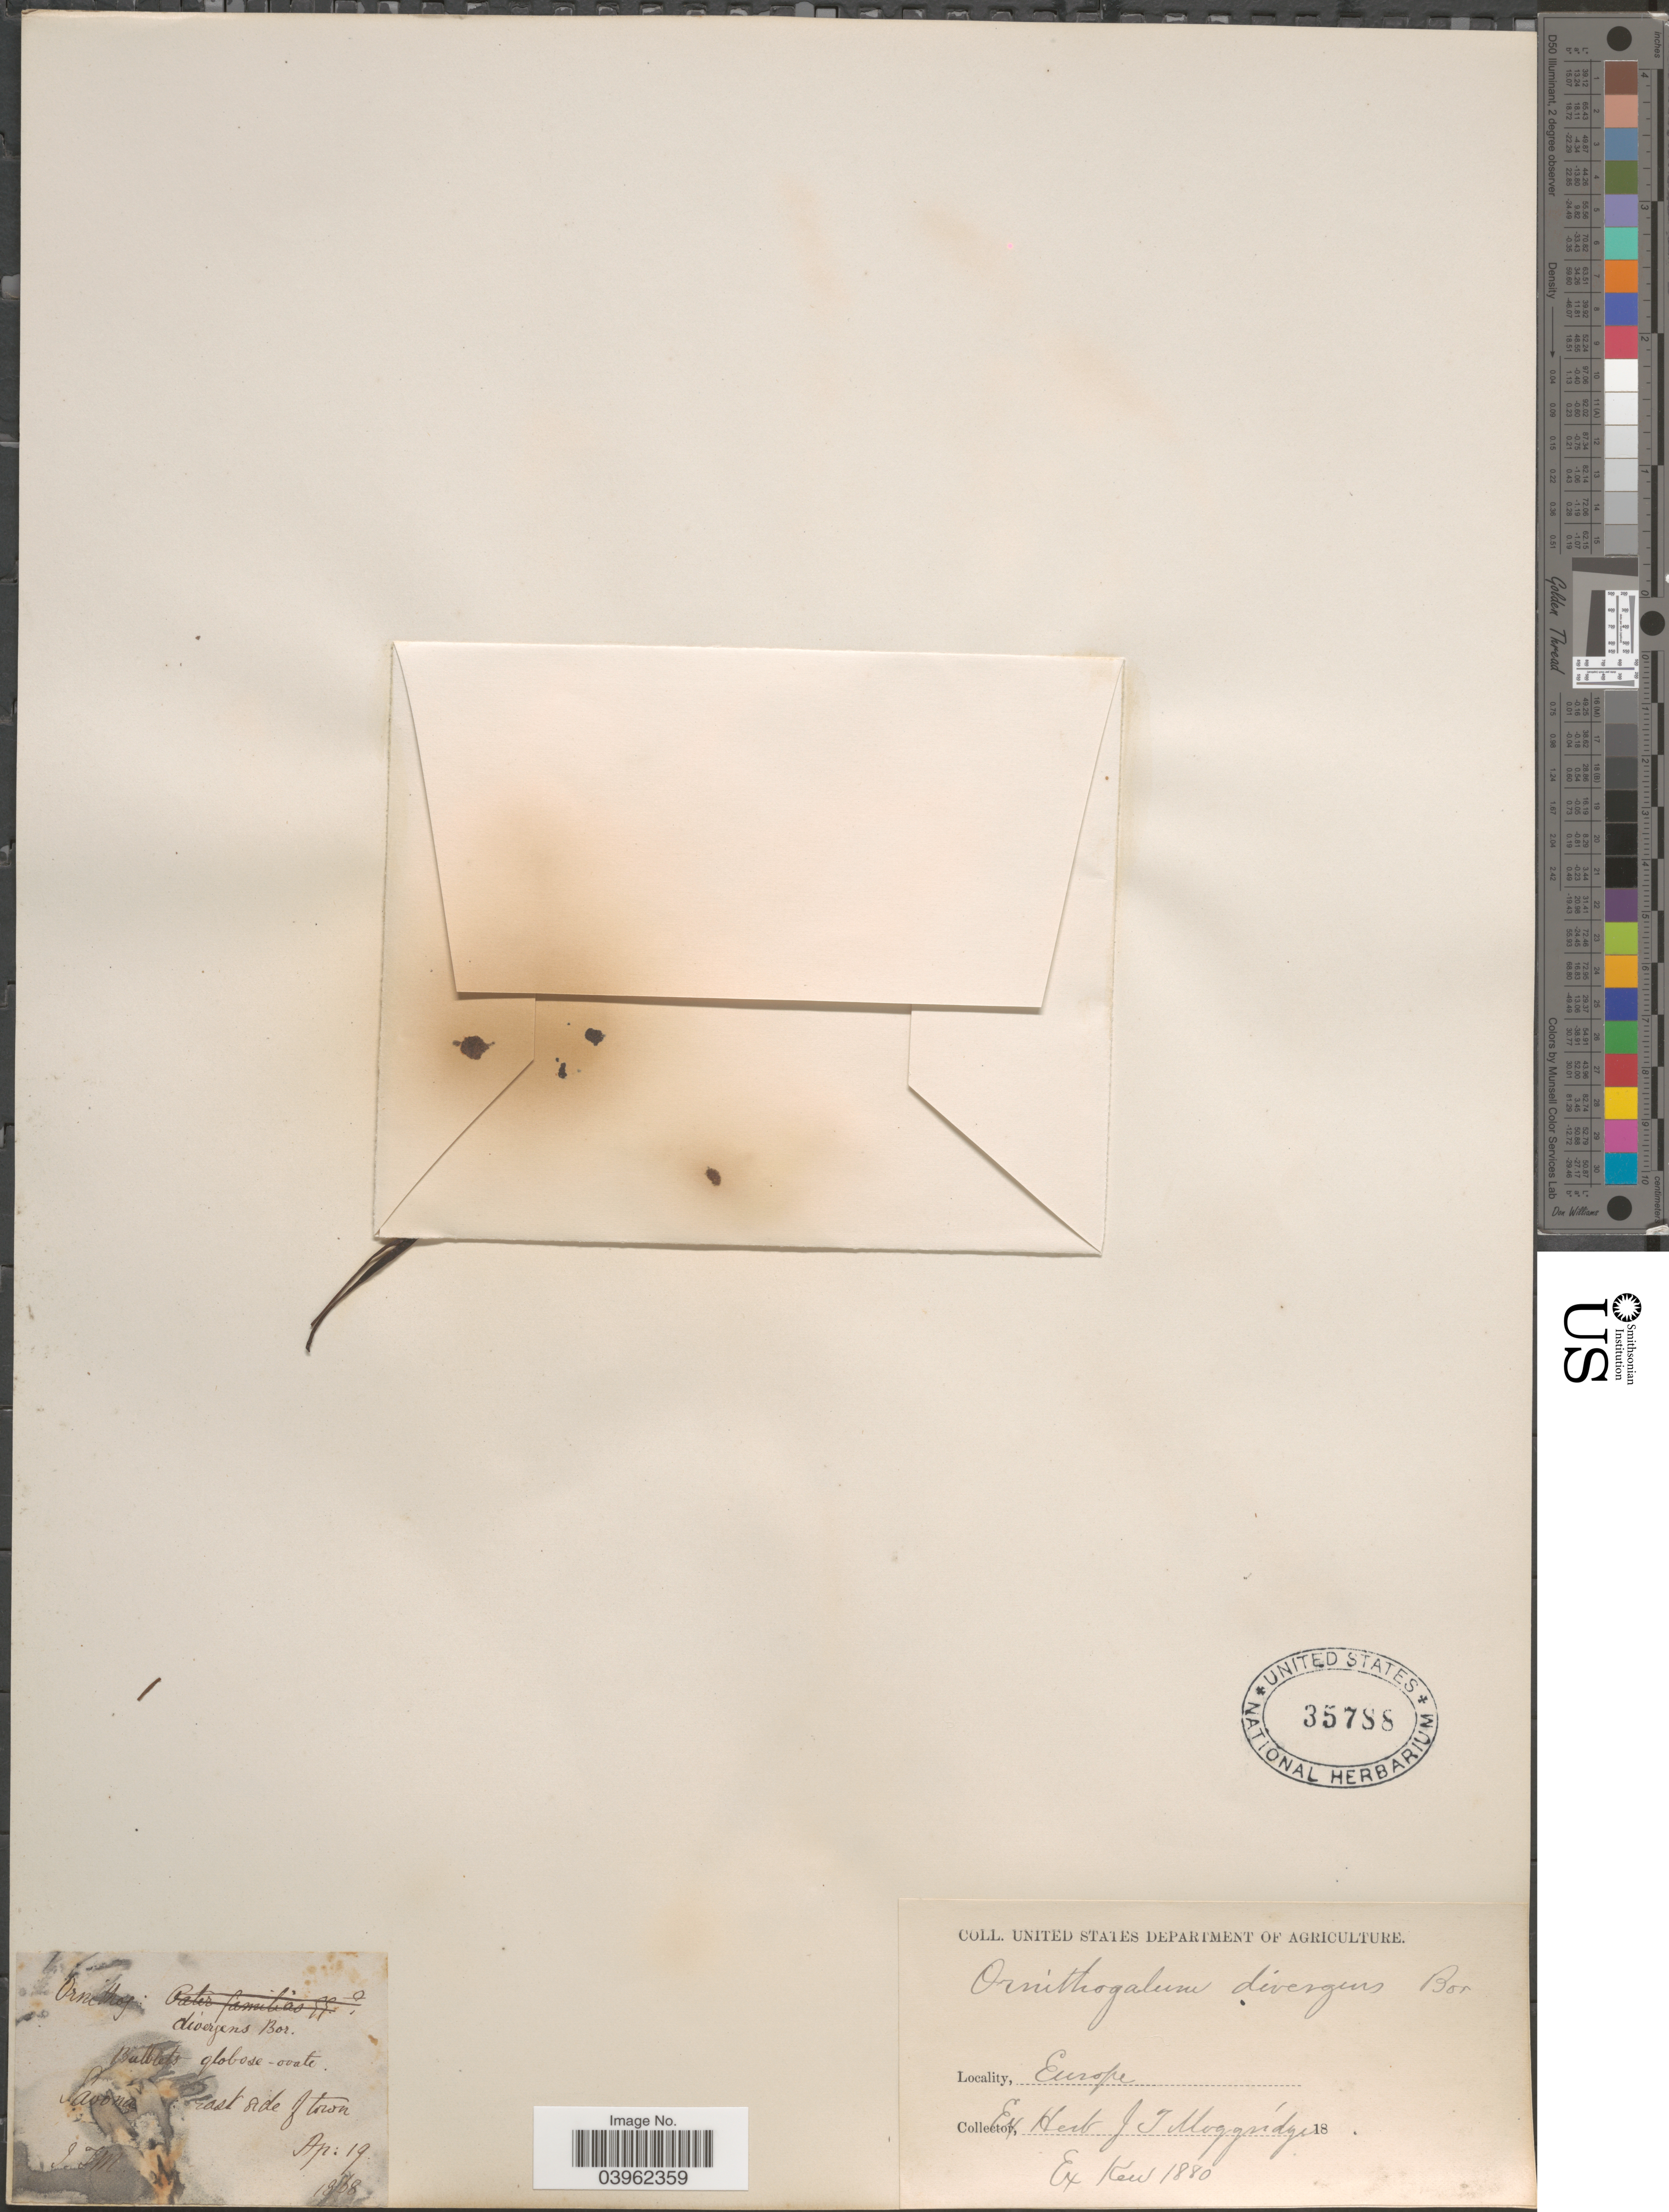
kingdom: Plantae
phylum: Tracheophyta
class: Liliopsida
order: Asparagales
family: Asparagaceae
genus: Ornithogalum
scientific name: Ornithogalum divergens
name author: Boreau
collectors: J. T. Moggridge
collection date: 1868-04-19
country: Italy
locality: Europe. Savona: East side of town.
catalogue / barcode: US 35788